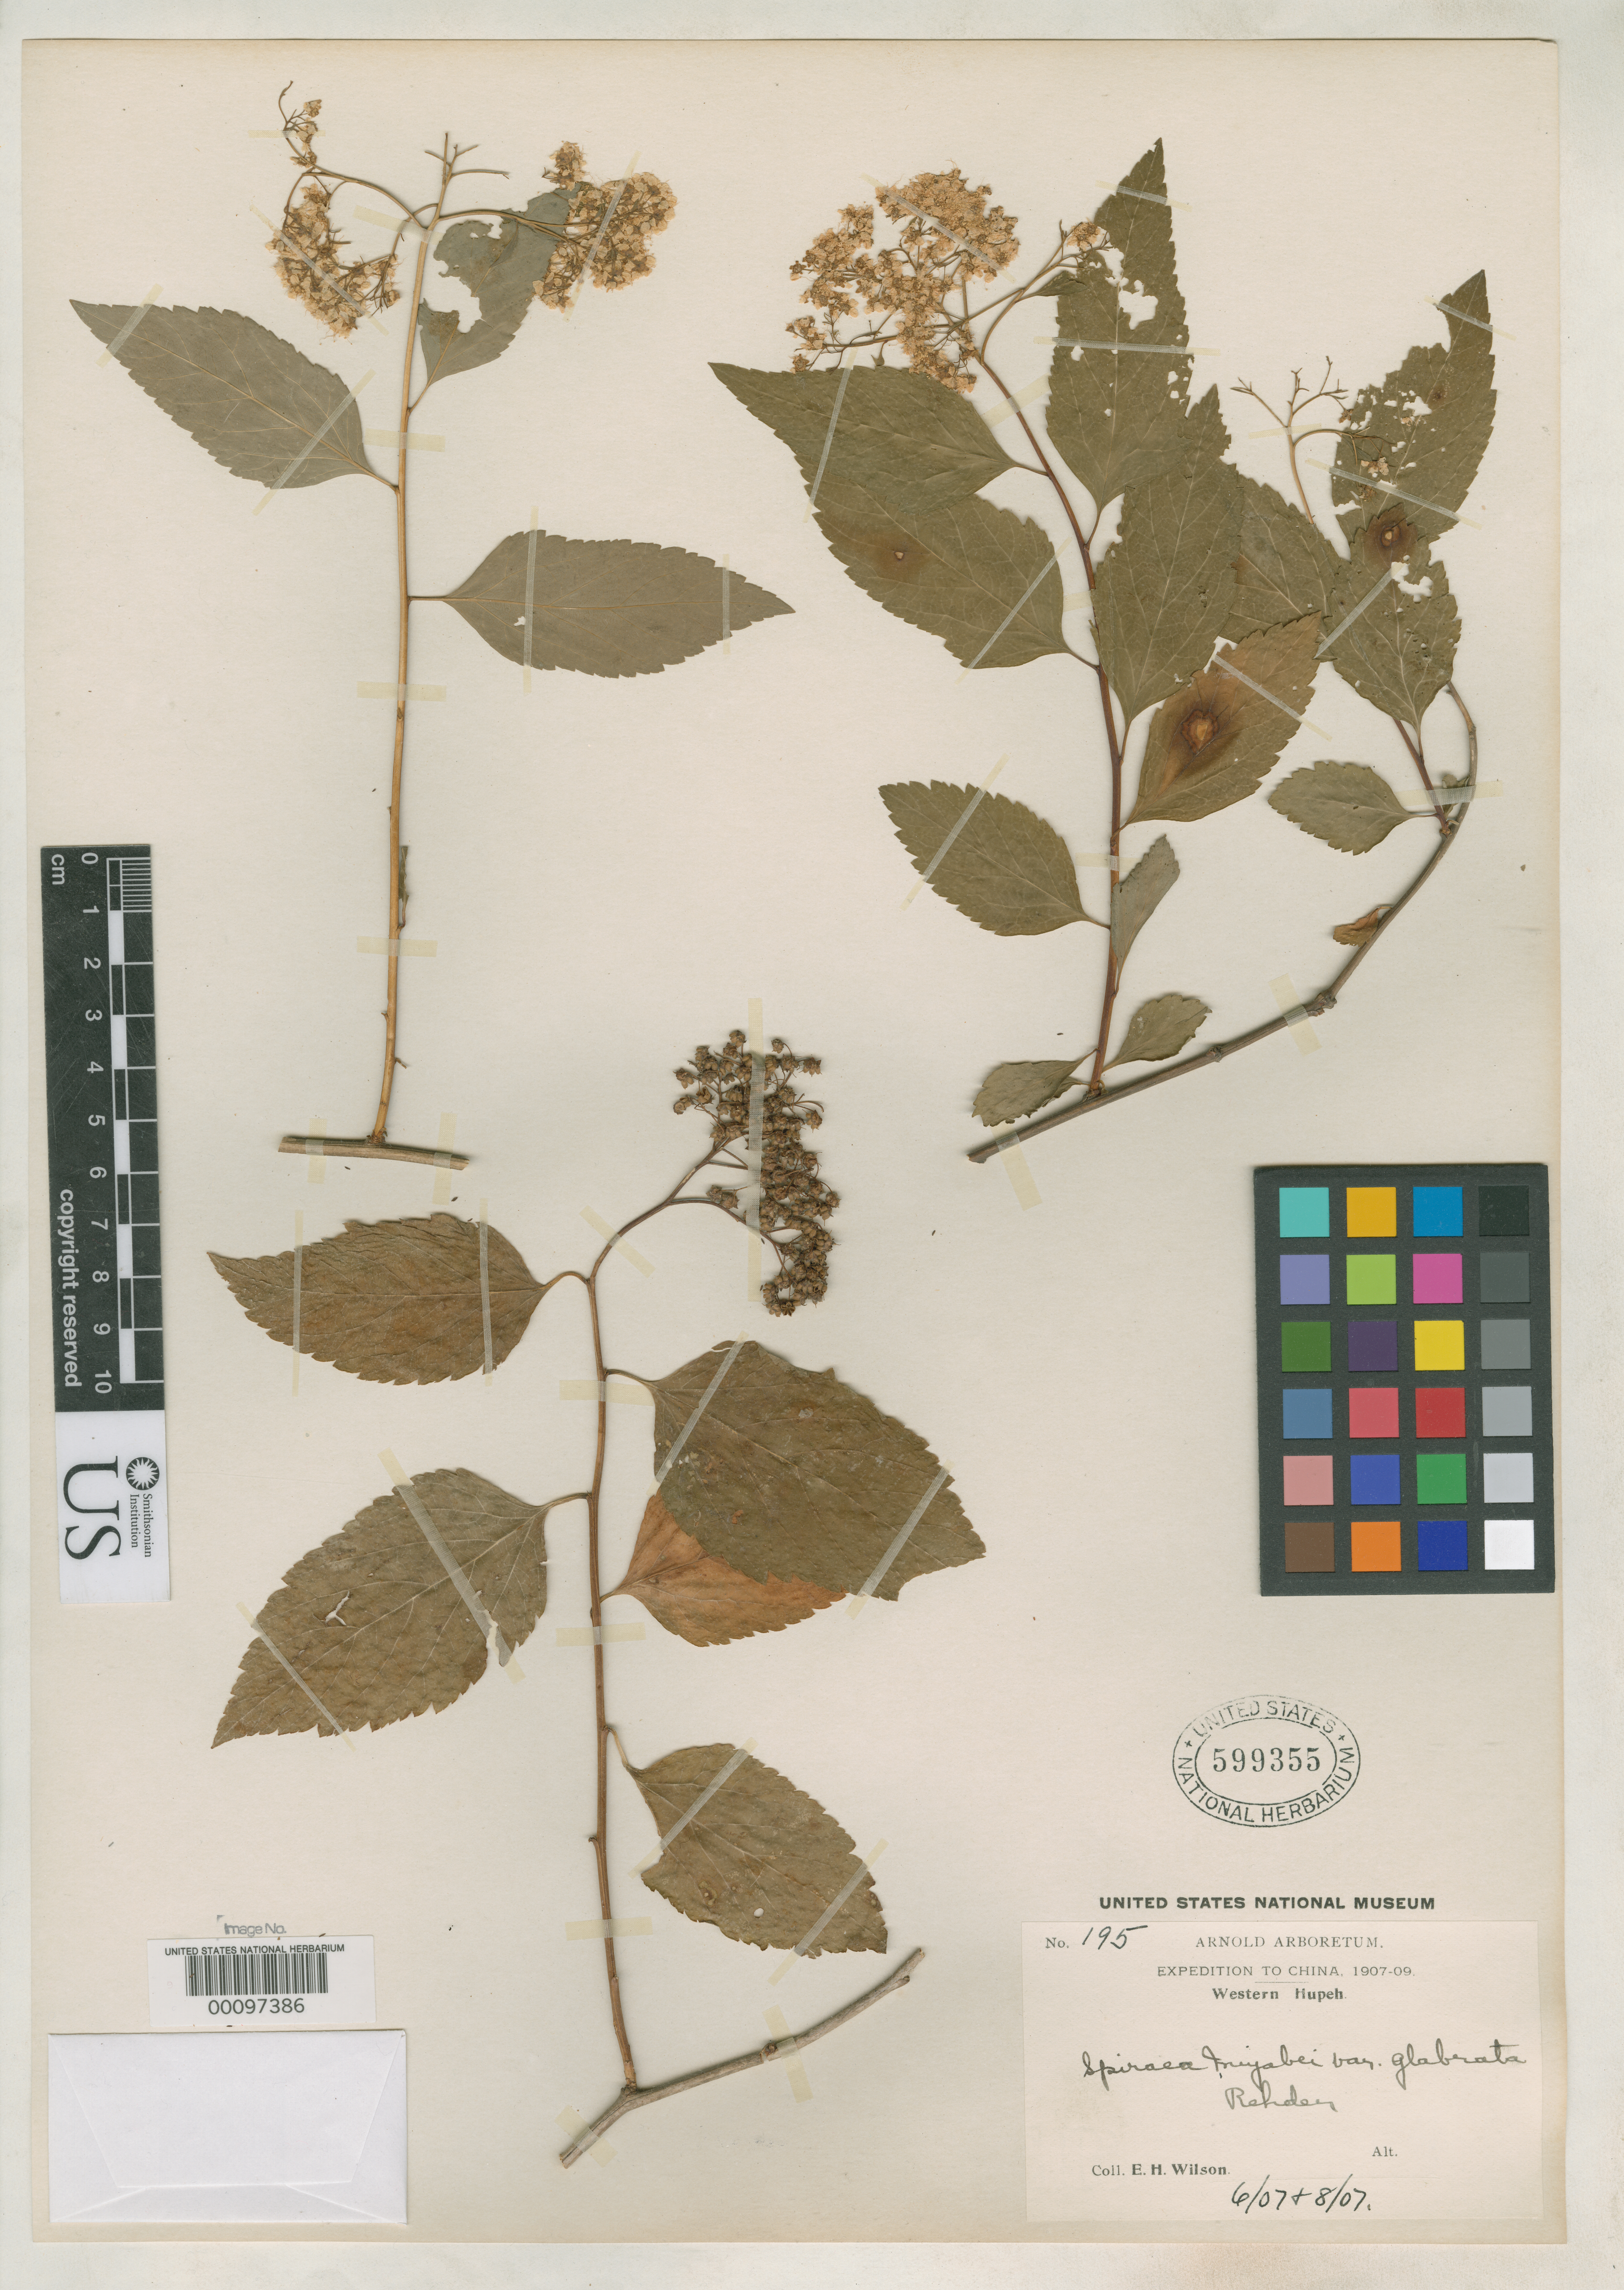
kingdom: Plantae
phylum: Tracheophyta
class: Magnoliopsida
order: Rosales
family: Rosaceae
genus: Spiraea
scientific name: Spiraea miyabei var. glabrata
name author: Rehder in Sarg.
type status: Isotype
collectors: E. H. Wilson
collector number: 195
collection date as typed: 04 Jun 1907 and -- Aug 1907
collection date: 1907-06-04,1907-08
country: China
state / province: Hubei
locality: Hsing-shan Hsien.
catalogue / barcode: US 599355